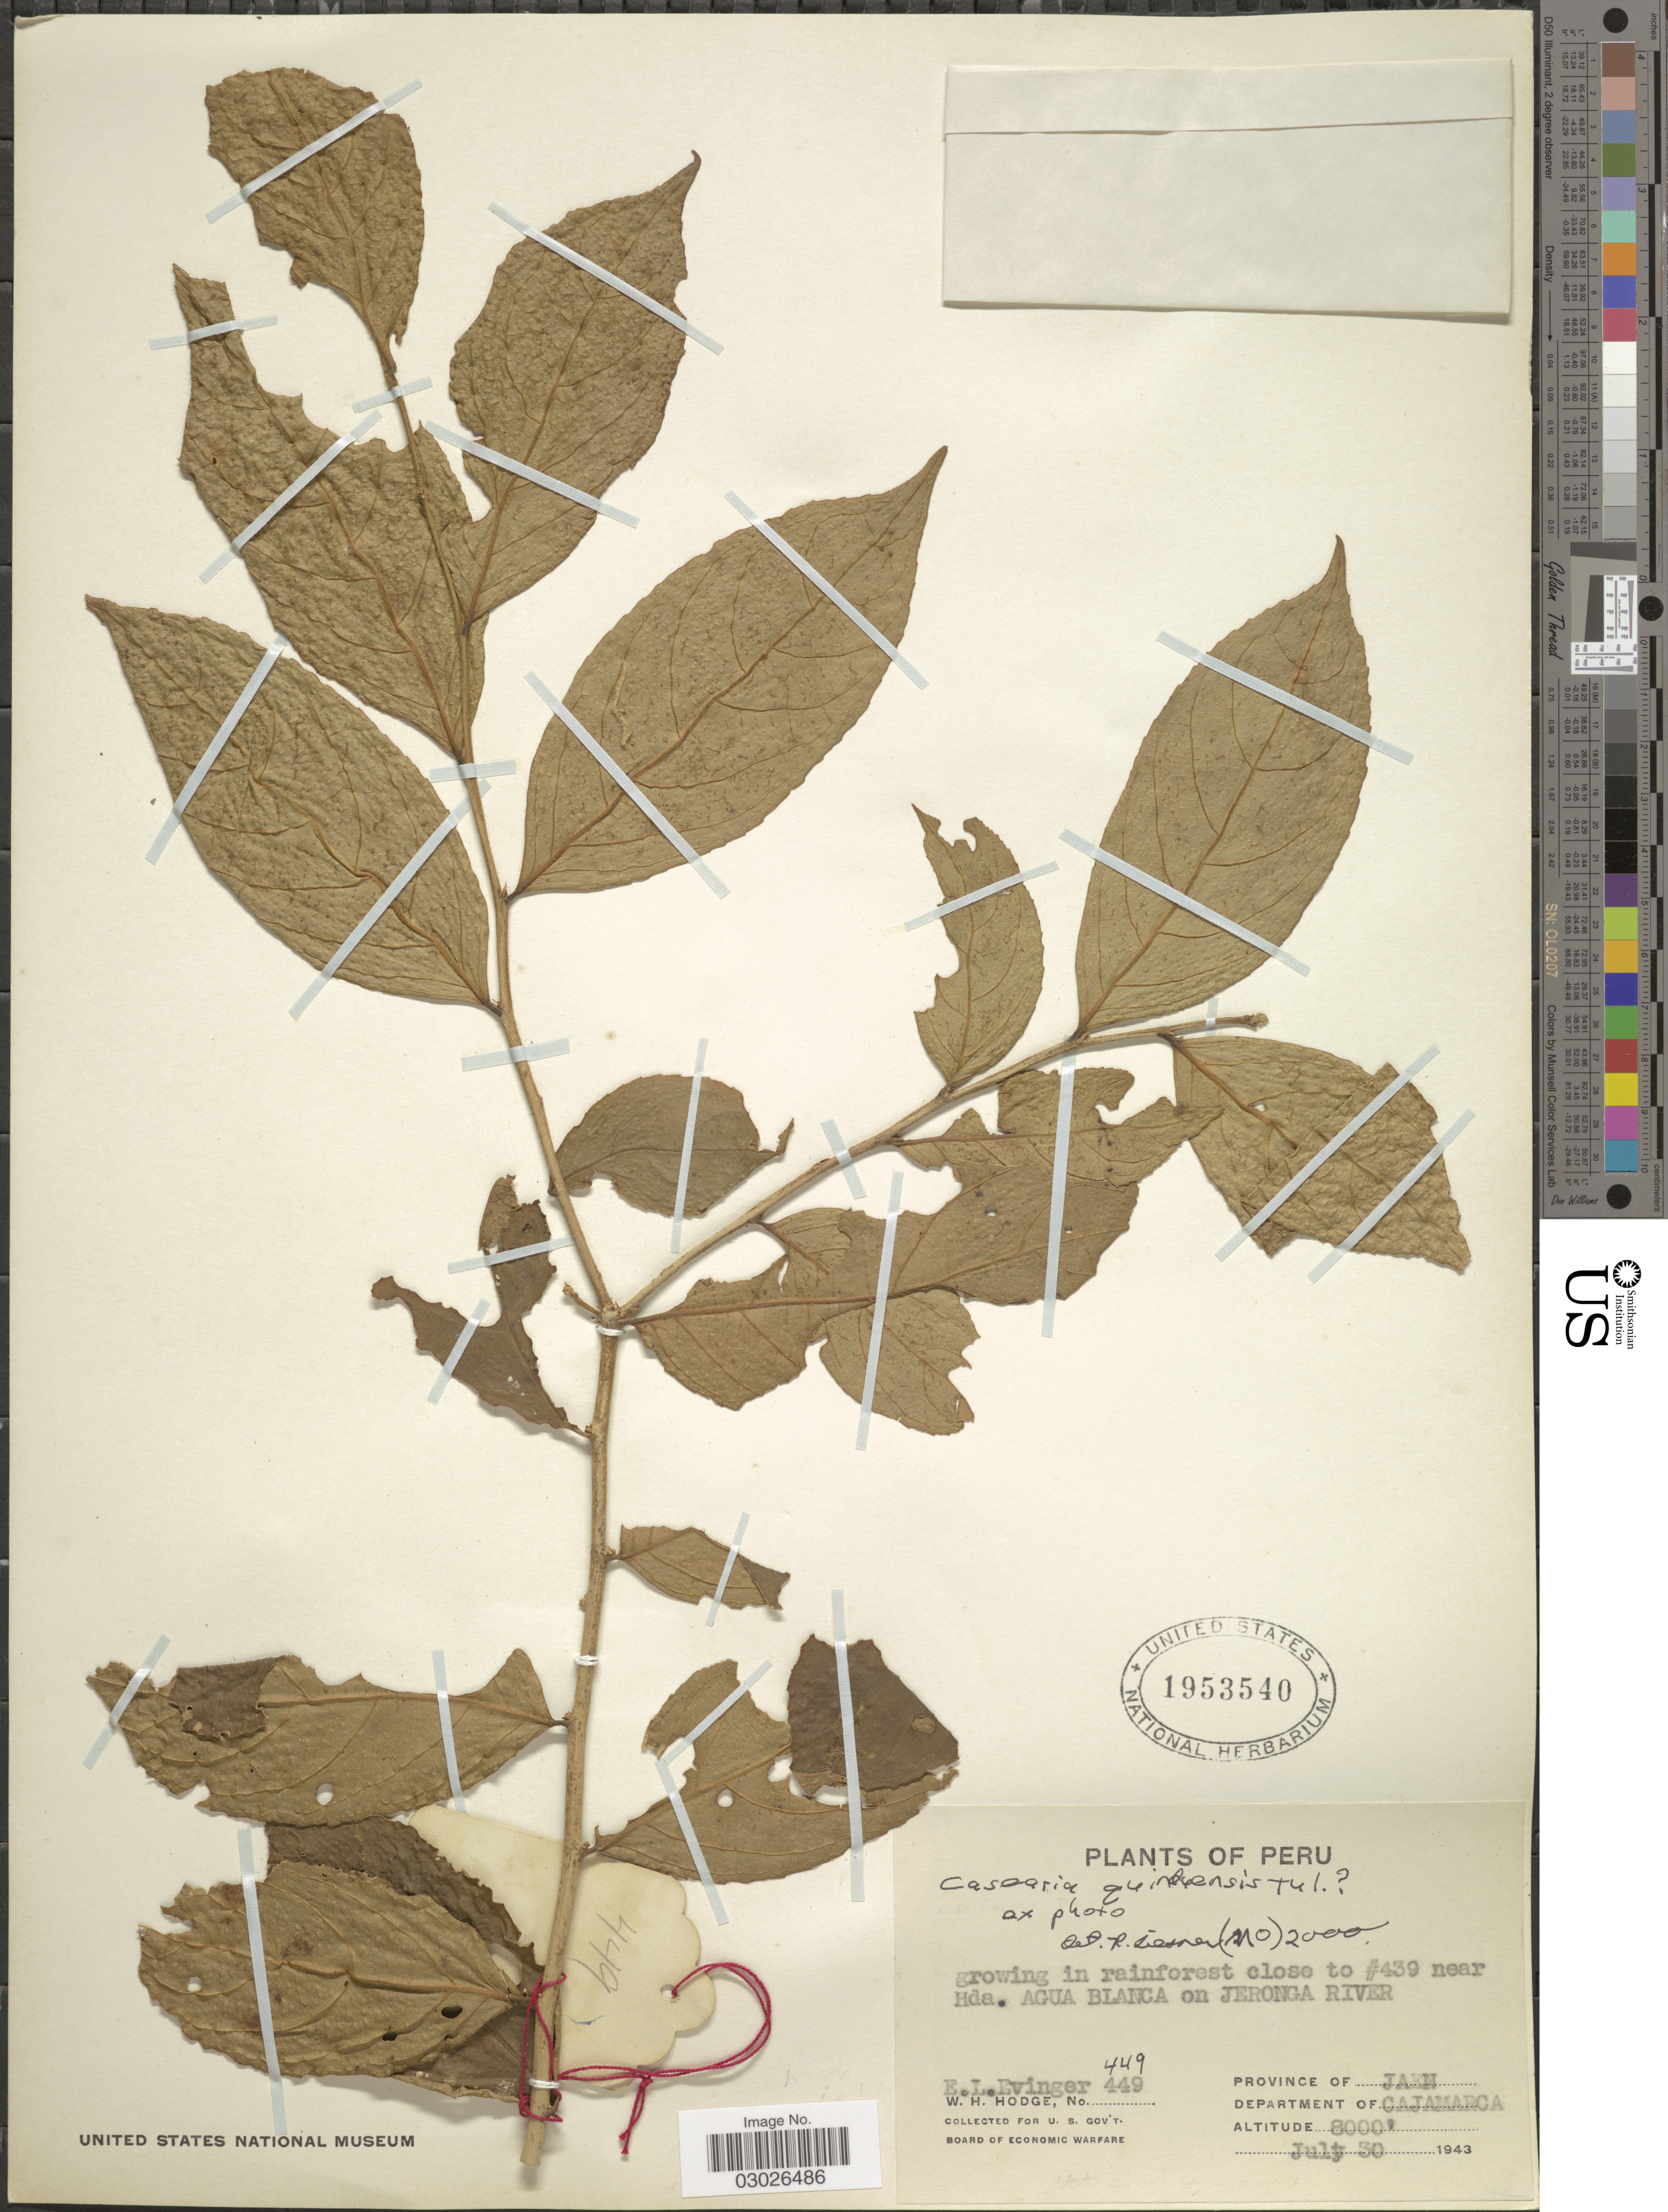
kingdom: Plantae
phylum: Tracheophyta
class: Magnoliopsida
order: Malpighiales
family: Salicaceae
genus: Casearia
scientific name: Casearia quinduensis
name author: Tul.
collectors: E. Evinger & W. Hodge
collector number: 449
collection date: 1943-07-30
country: Peru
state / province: Cajamarca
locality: Province of Jaen, Department of Cajamarca, growing in rainforest close to #439 near Hda. Agua Blanca on Jeronga River.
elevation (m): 2438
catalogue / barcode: US 1953540